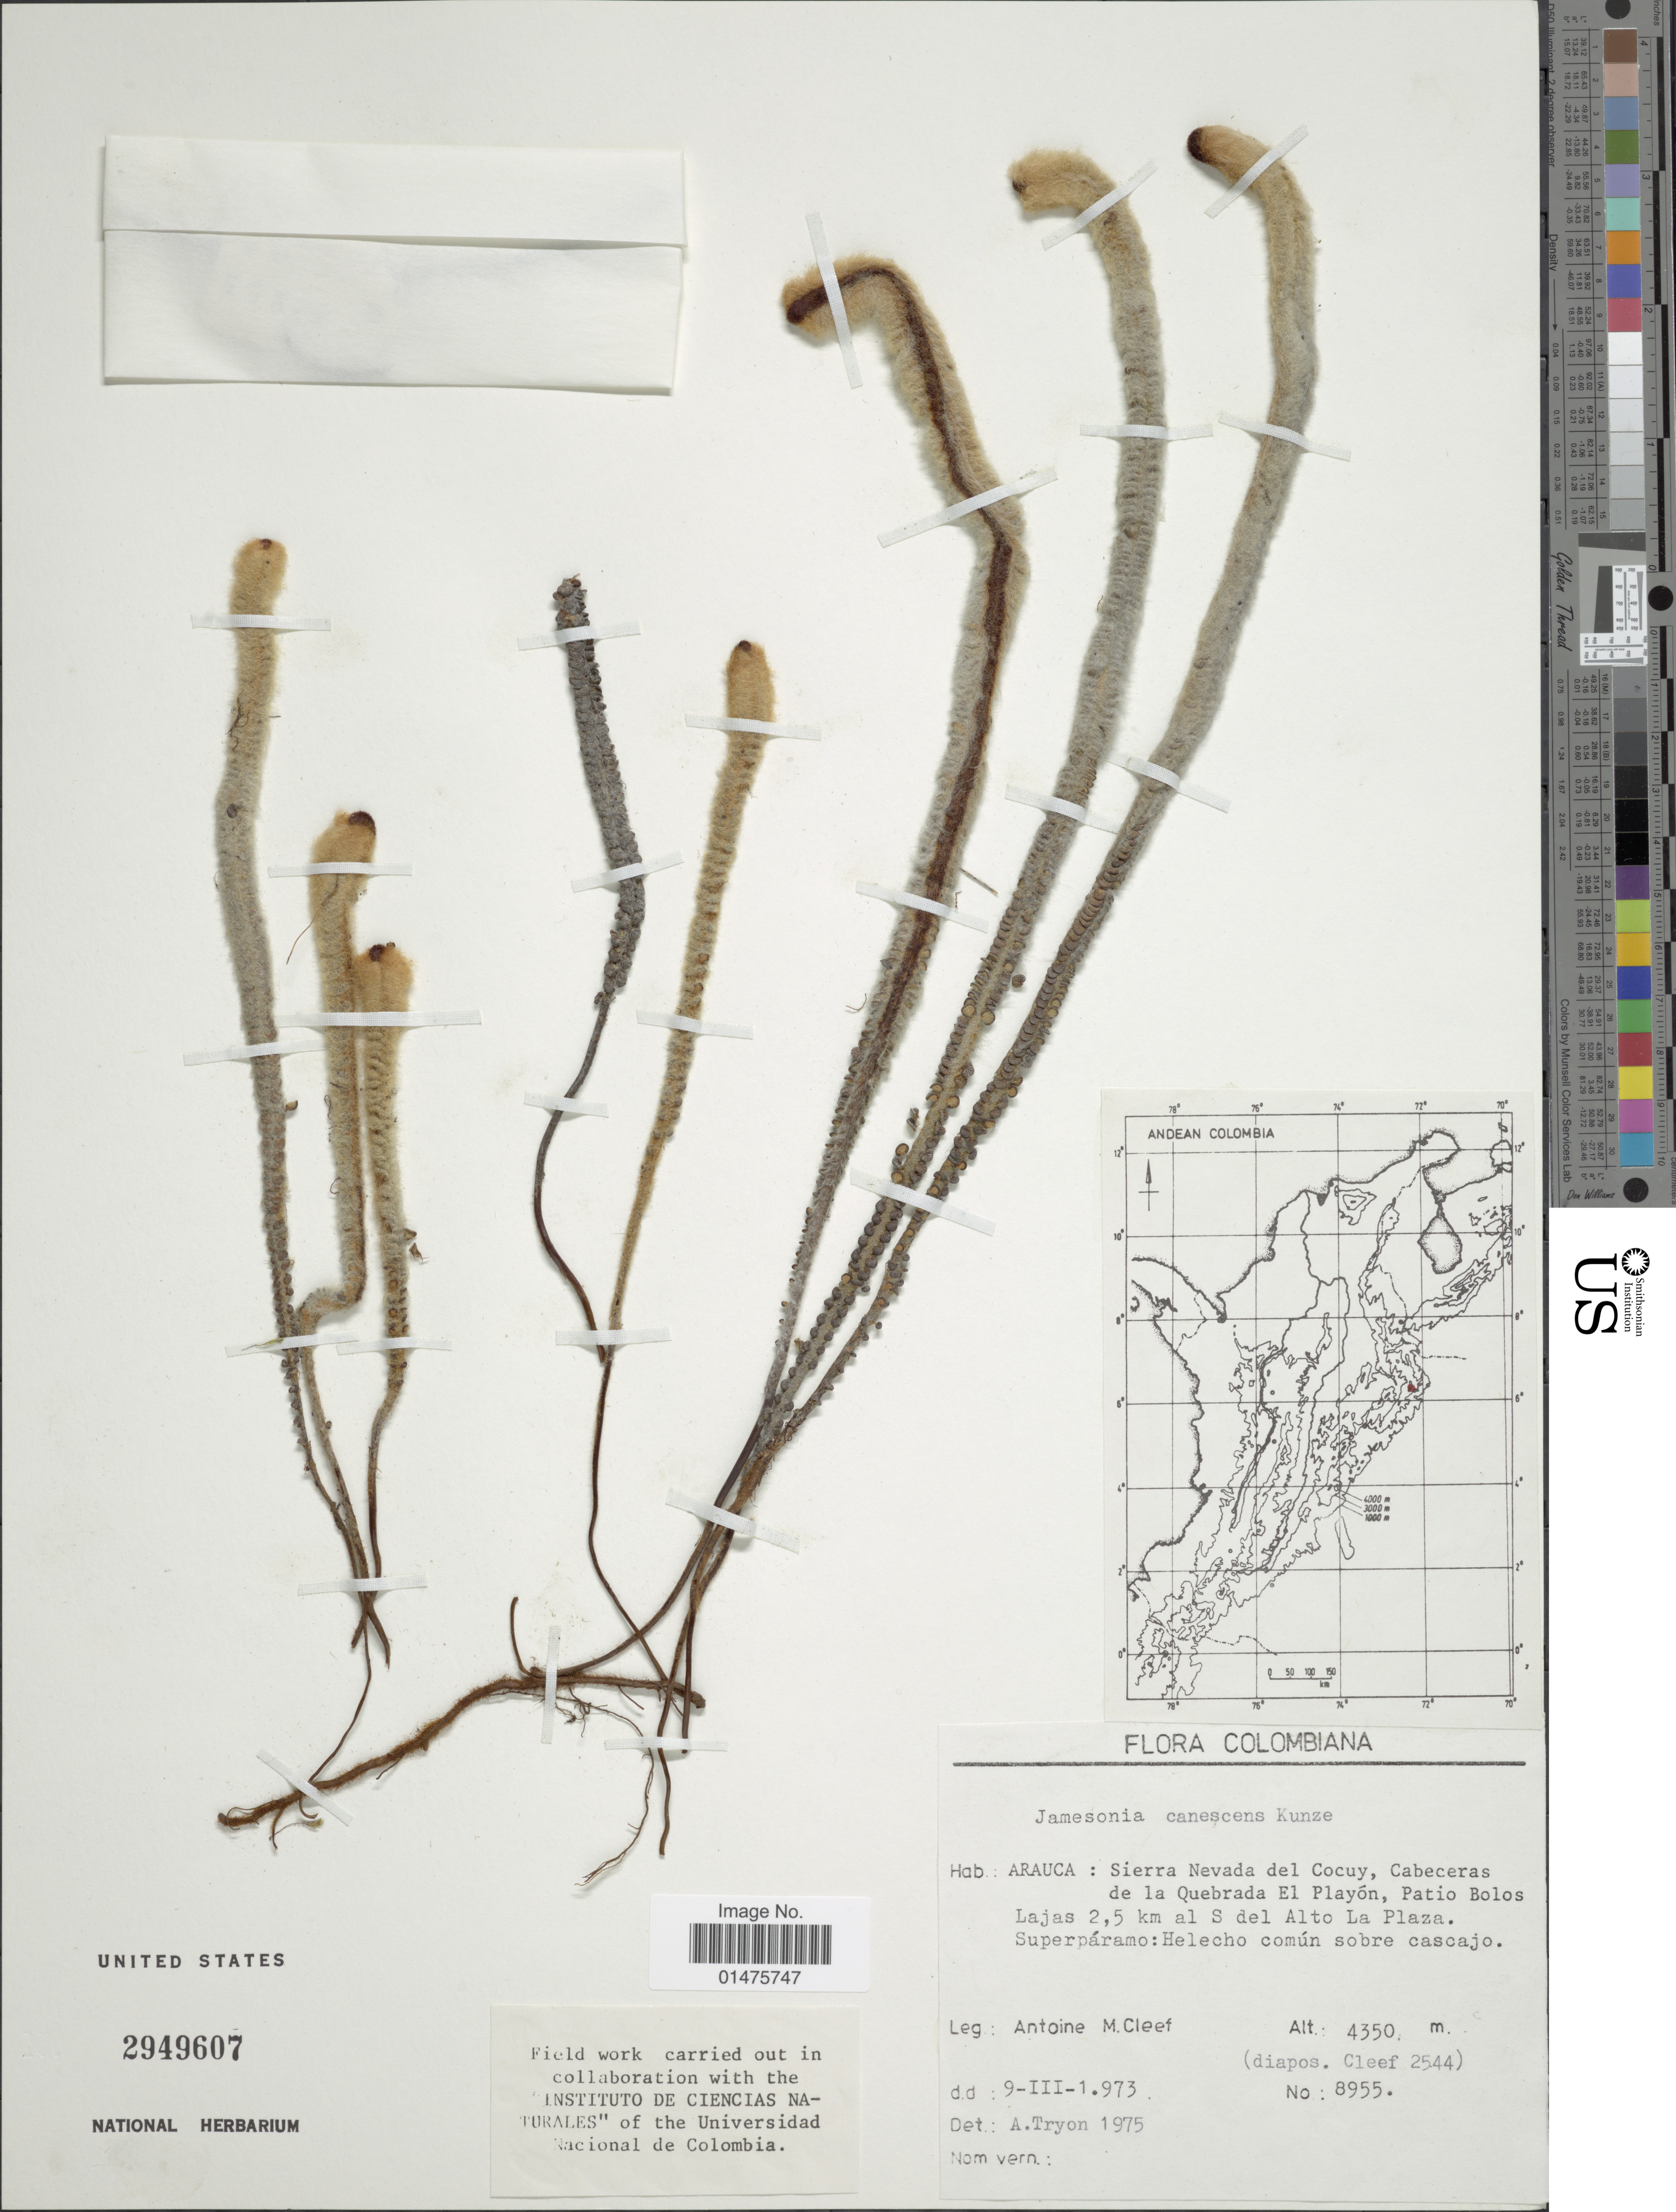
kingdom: Plantae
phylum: Tracheophyta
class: Polypodiopsida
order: Polypodiales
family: Pteridaceae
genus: Jamesonia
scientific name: Jamesonia canescens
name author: Kunze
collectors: A. M. Cleef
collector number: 8955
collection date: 1973-03-09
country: Colombia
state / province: Arauca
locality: Sierra Nevada del Cocuy, Cabeceras de la Quebrada El Playón, Patio Bolos Lajas 2,5 km al S del Alto La Plaza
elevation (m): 4350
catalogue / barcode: US 2949607